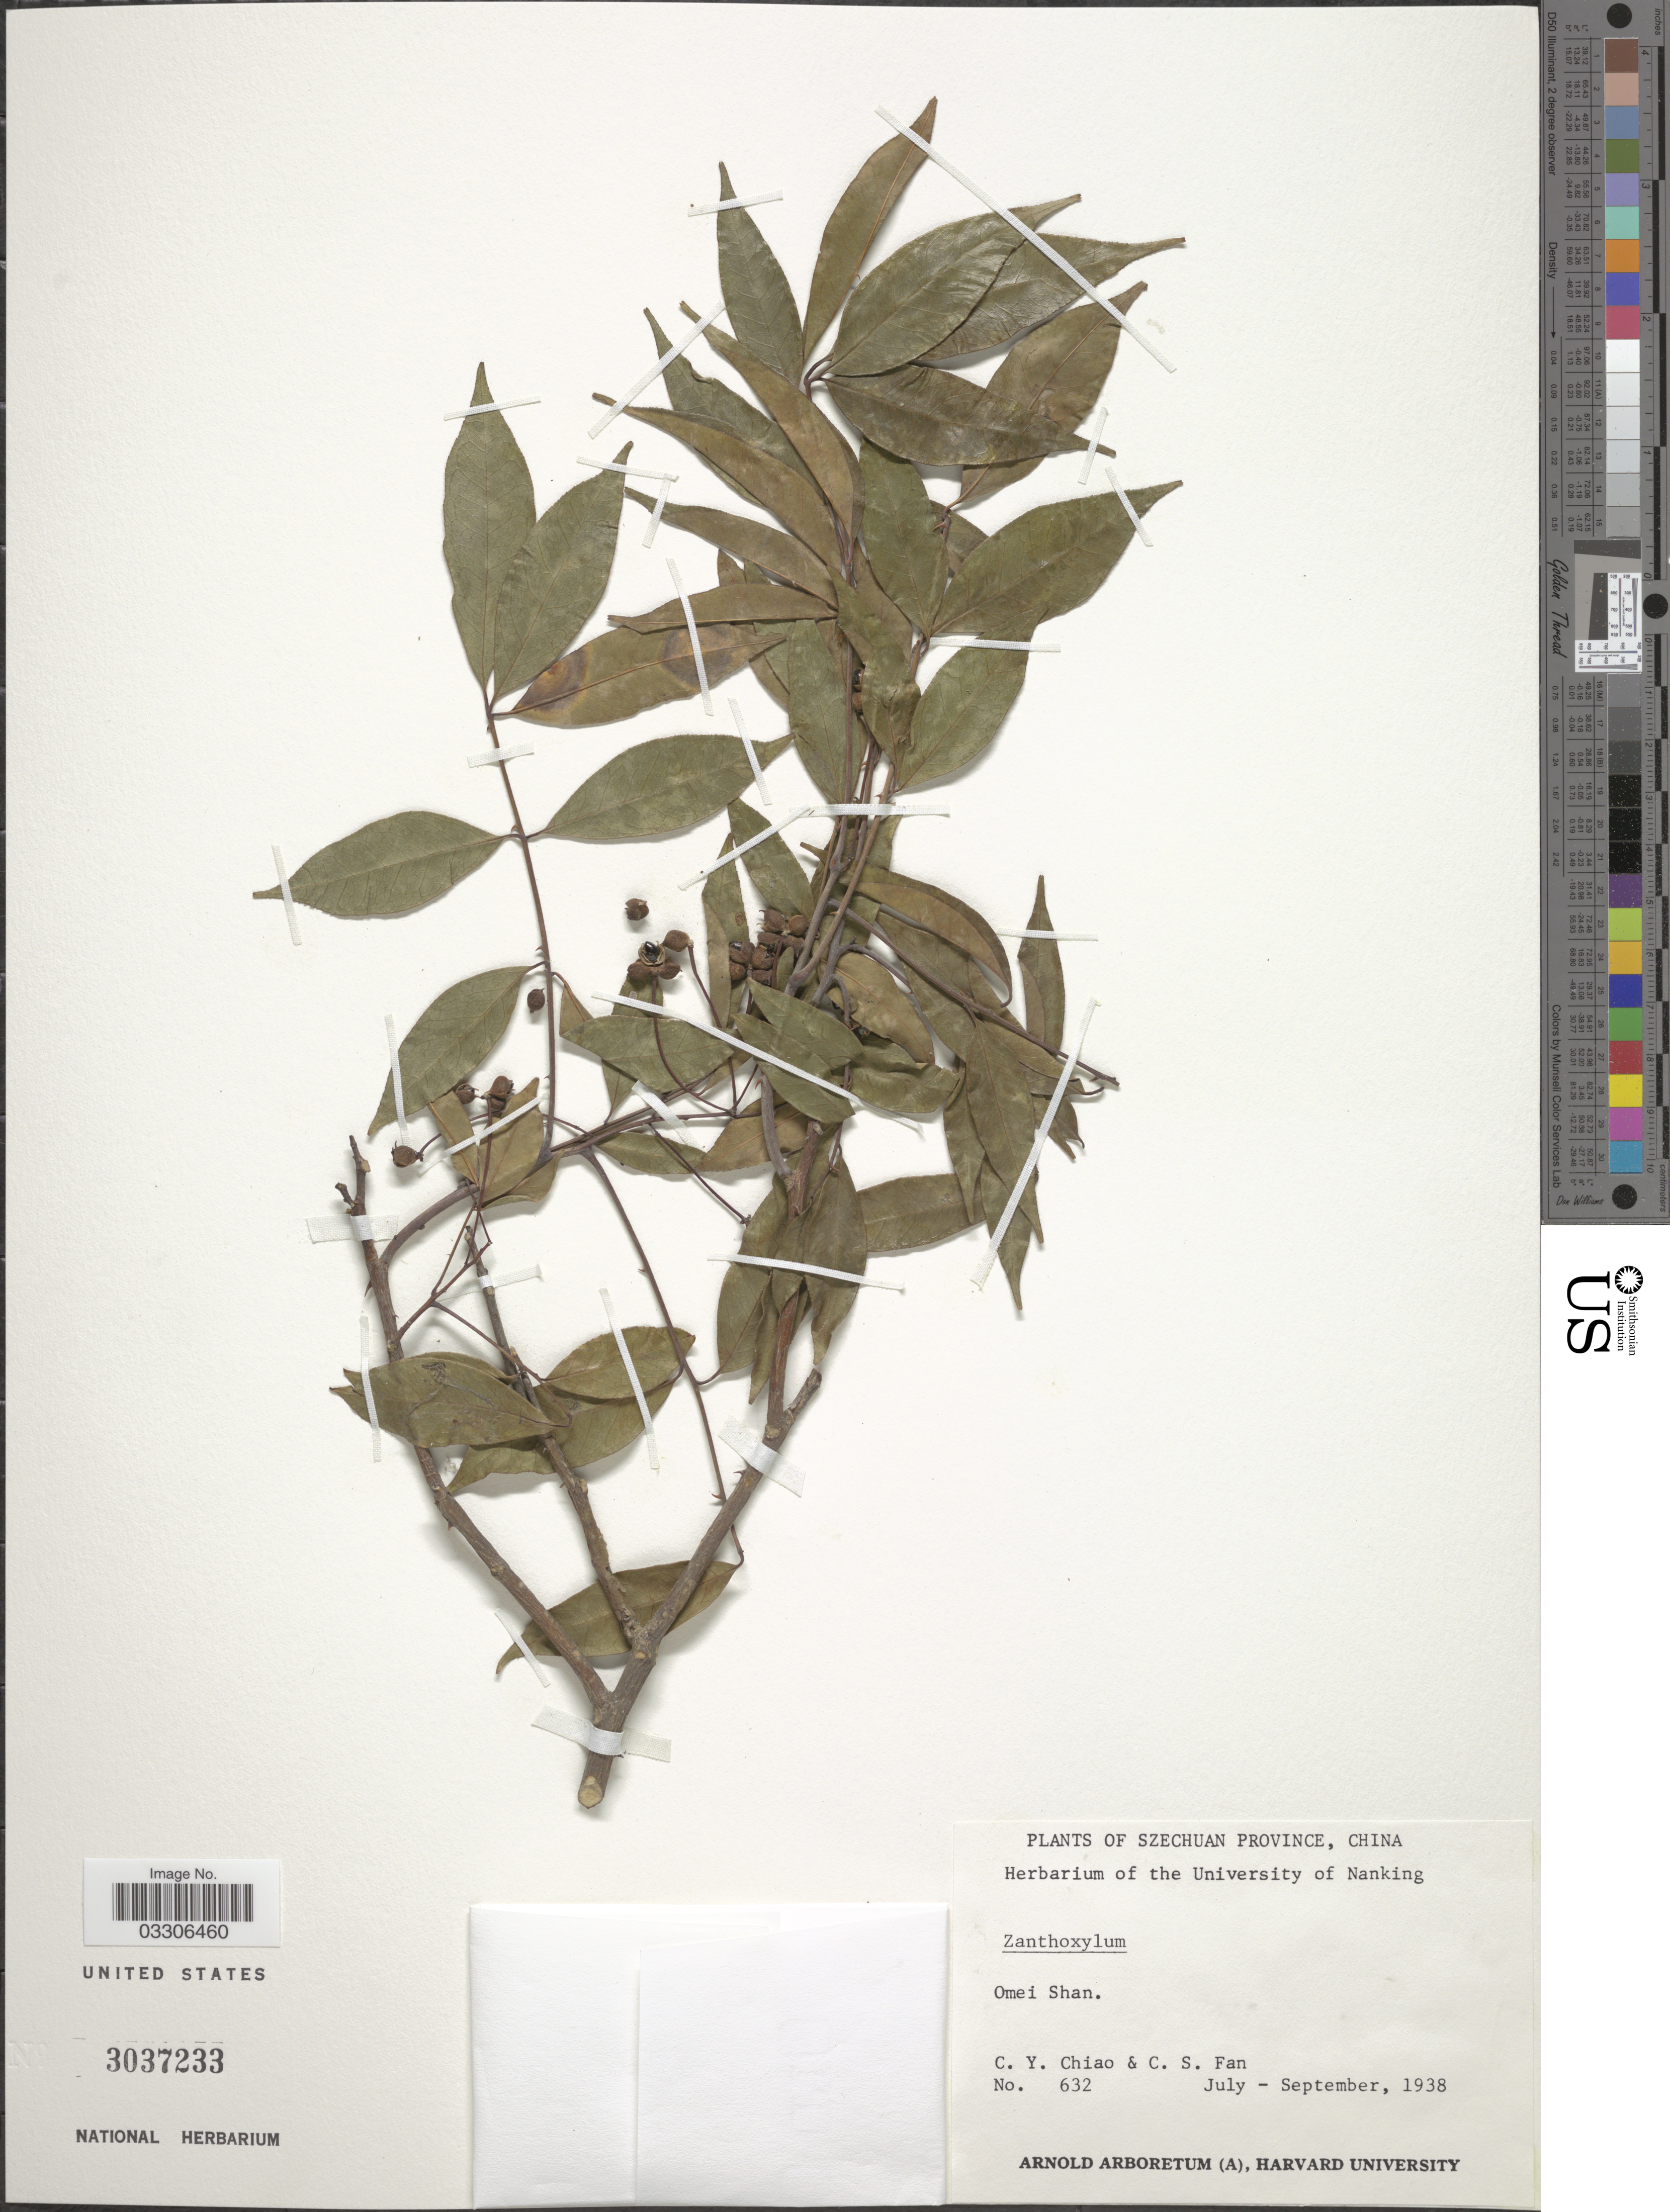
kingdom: Plantae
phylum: Tracheophyta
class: Magnoliopsida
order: Sapindales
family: Rutaceae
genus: Zanthoxylum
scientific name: Zanthoxylum sp.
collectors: C. Y. Chiao & C. S. Fan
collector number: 632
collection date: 1938-07/1938-09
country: China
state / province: Sichuan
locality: Szechuan Province. Omei Shan.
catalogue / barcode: US 3037233